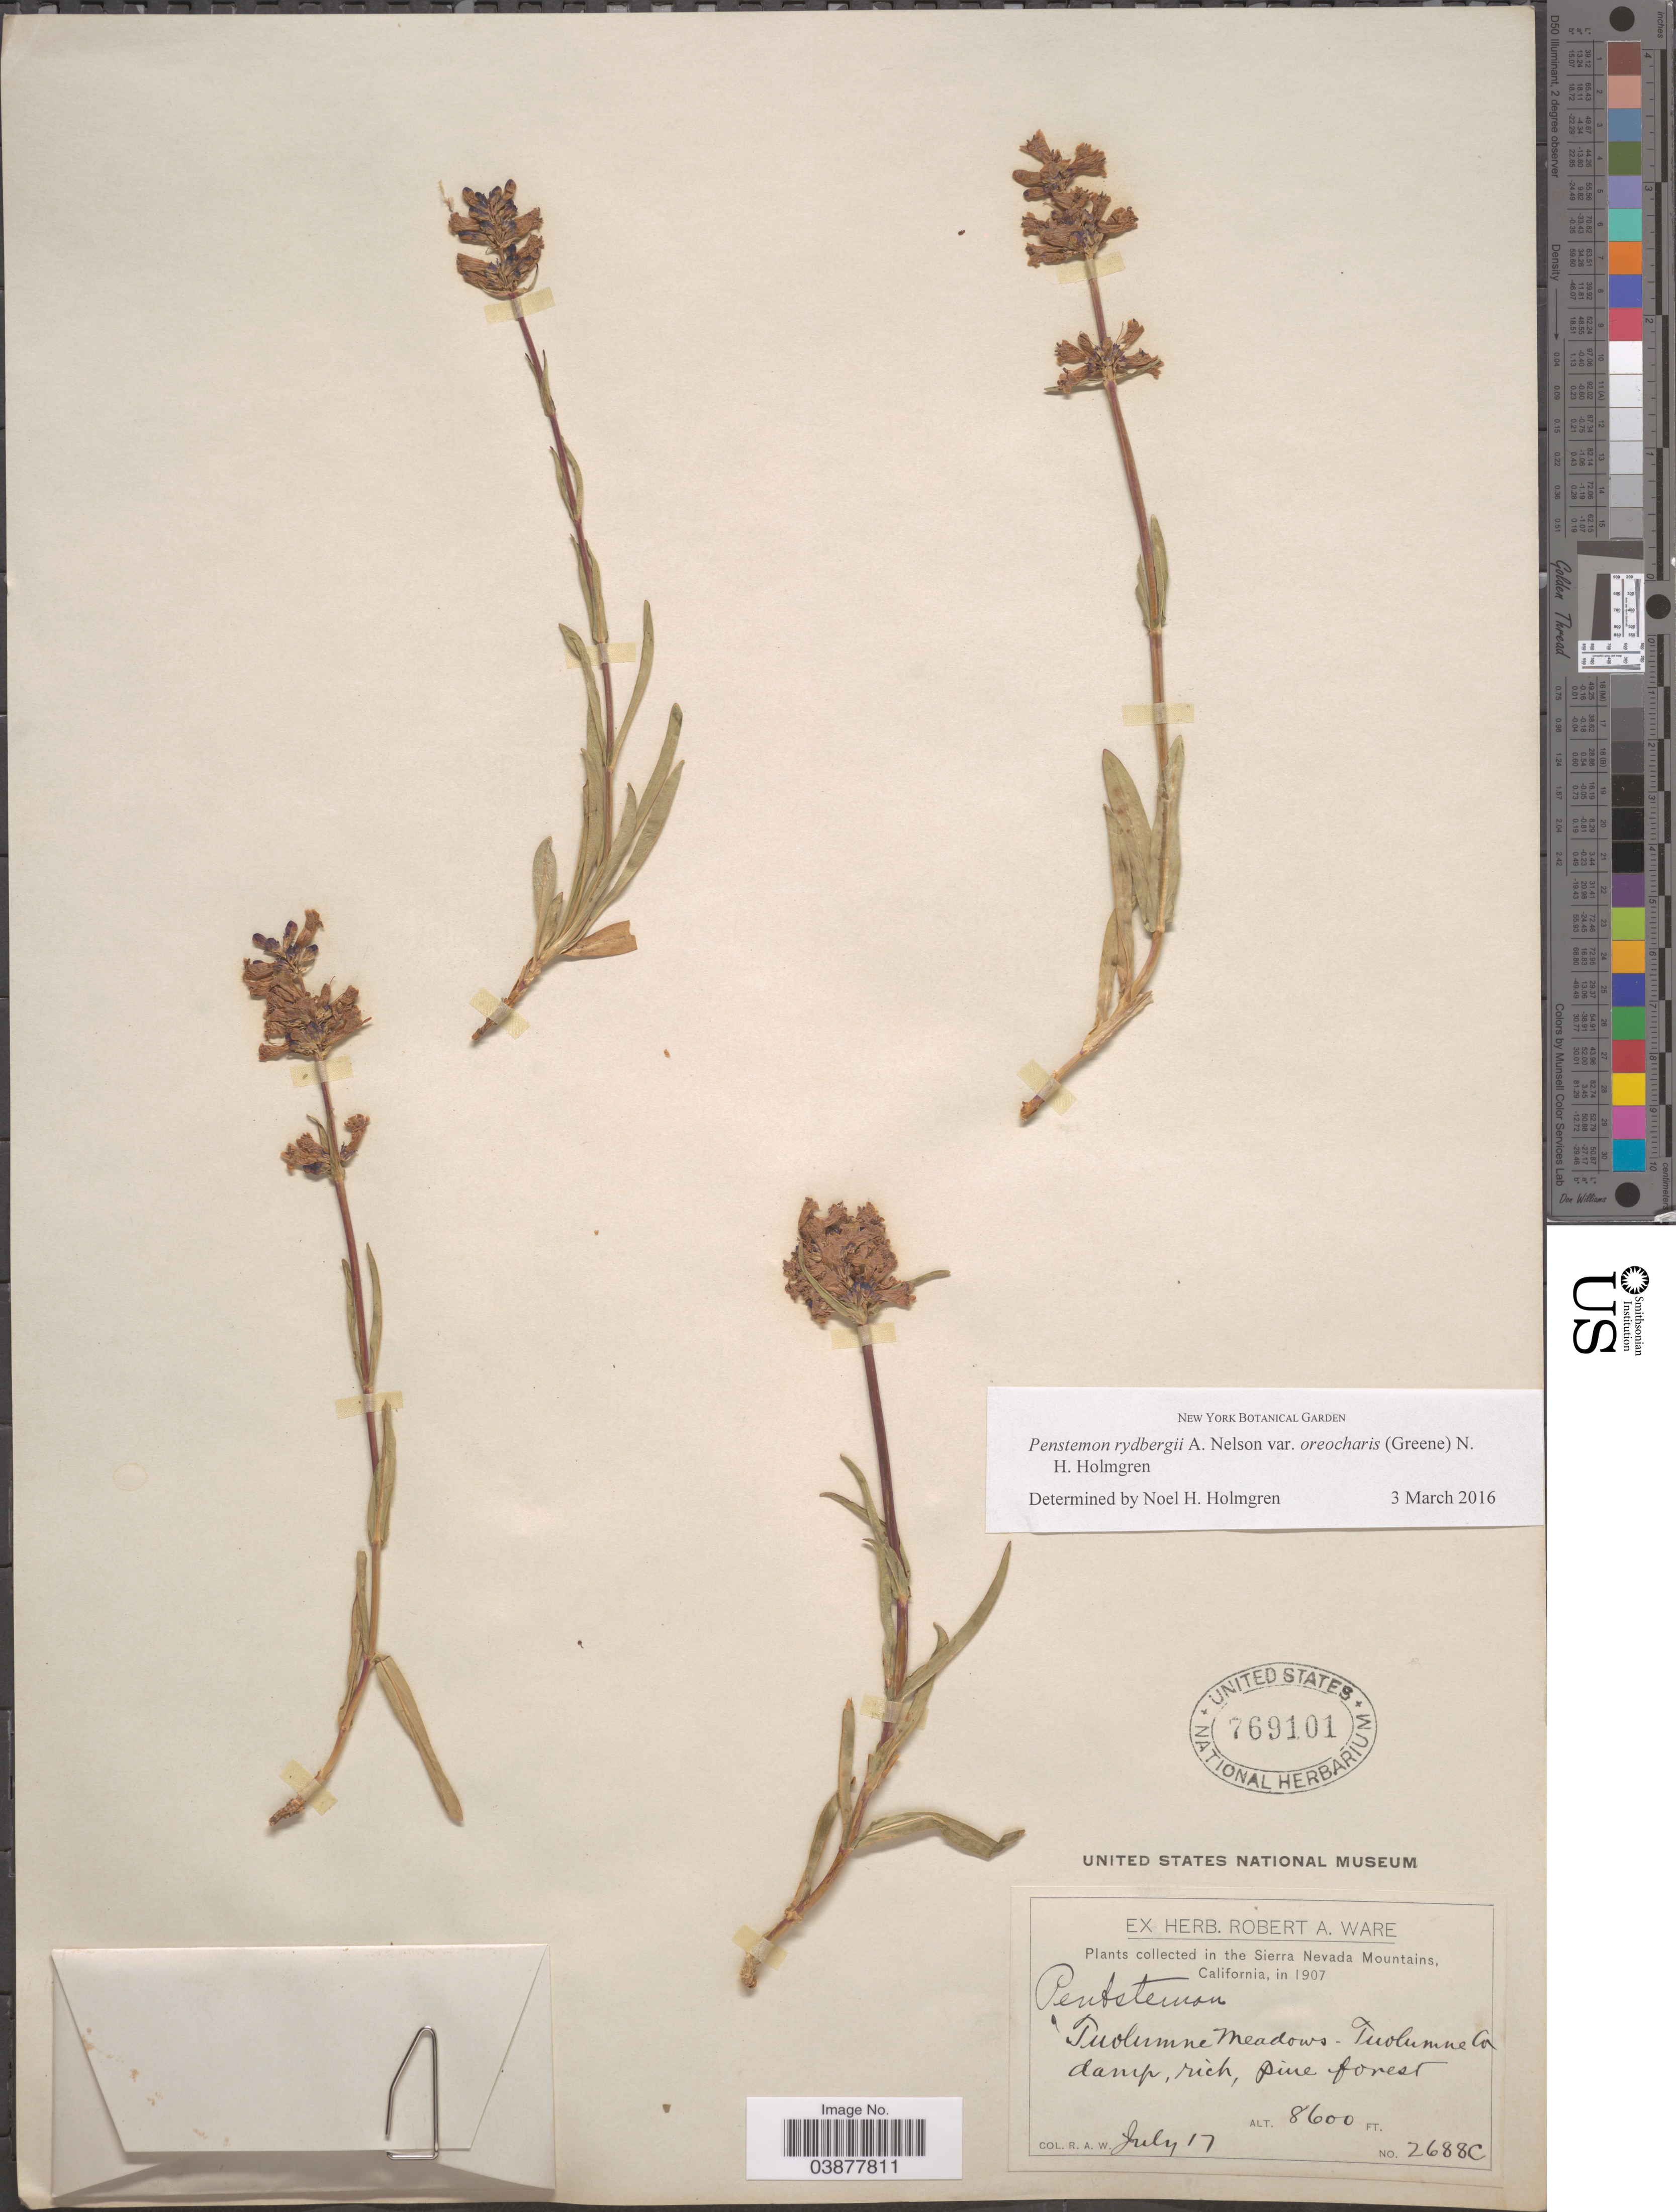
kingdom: Plantae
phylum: Tracheophyta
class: Magnoliopsida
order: Lamiales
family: Plantaginaceae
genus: Penstemon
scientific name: Penstemon rydbergii var. oreocharis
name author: (Greene) N.H. Holmgren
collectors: R. Ware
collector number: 2688C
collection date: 1907-07-17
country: United States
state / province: California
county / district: Tuolumne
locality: In the Sierra Nevada Mountains. Tuolumne Meadows. Tuolumne Co.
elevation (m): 2621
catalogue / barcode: US 769101